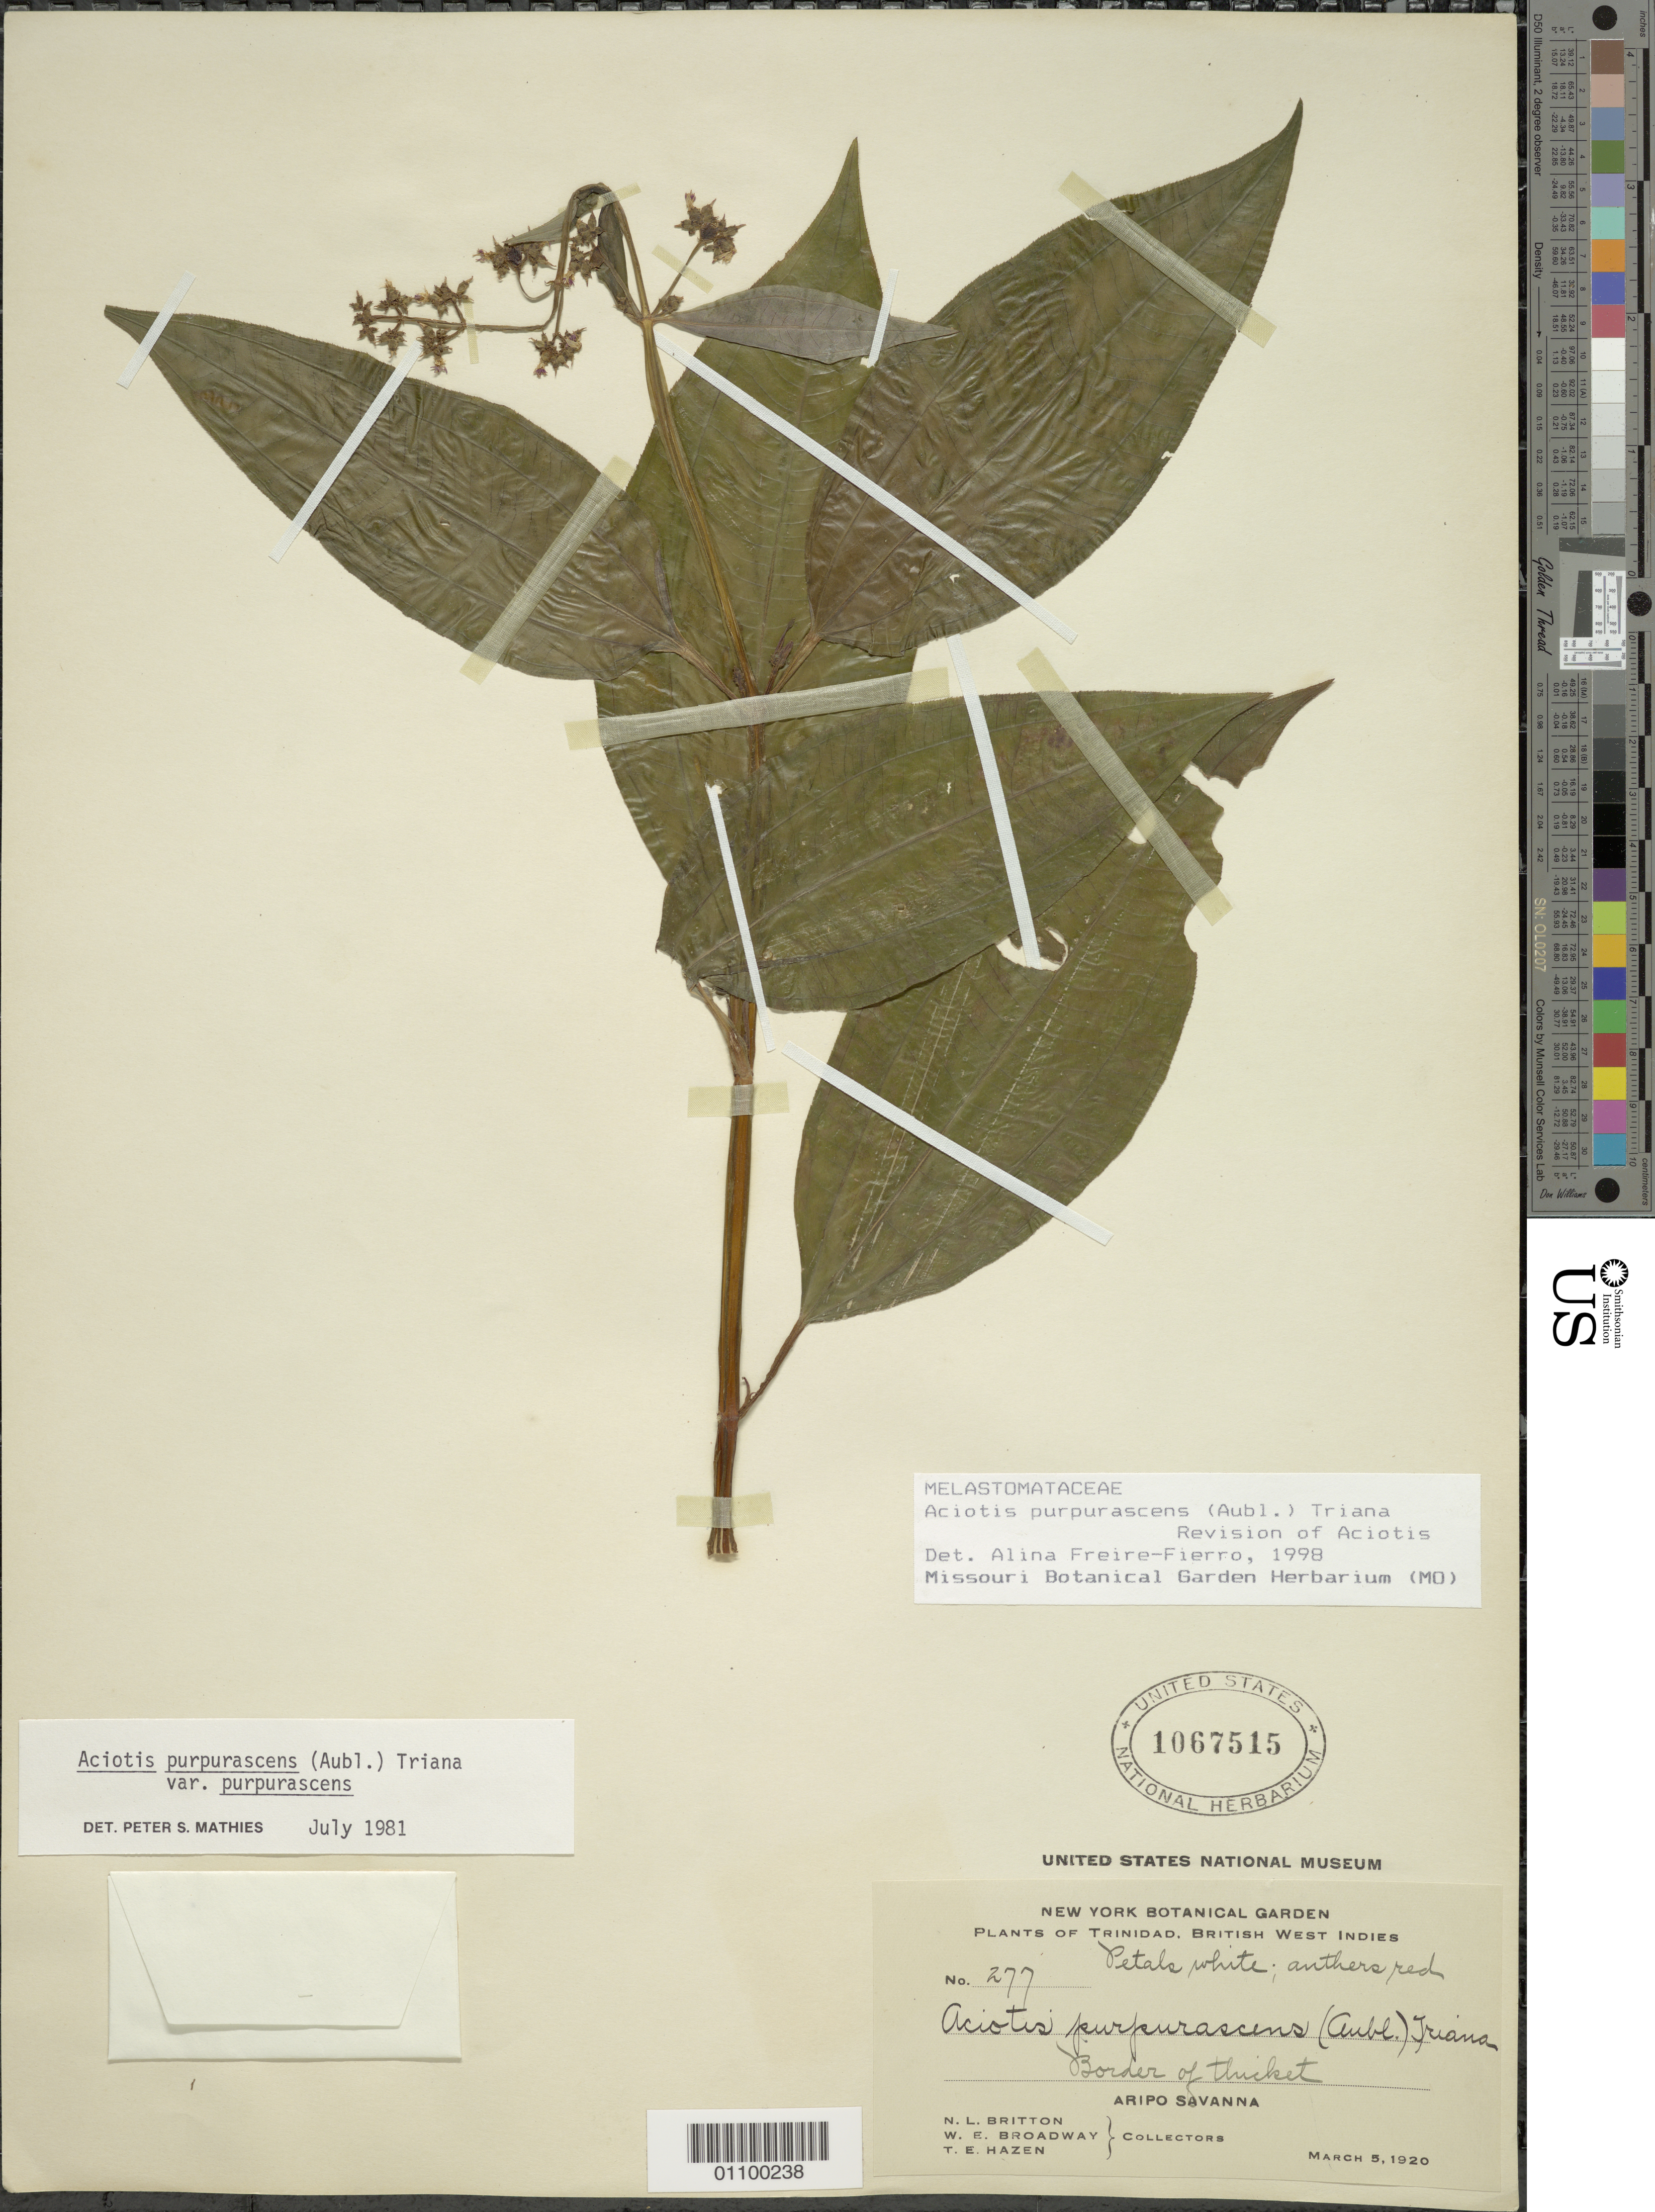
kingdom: Plantae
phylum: Tracheophyta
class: Magnoliopsida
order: Myrtales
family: Melastomataceae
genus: Aciotis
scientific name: Aciotis purpurascens var. purpurascens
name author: (Aubl.) Triana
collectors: N. Britton, W. E. Broadway & T. E. Hazen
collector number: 277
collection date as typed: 05 Mar 1920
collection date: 1920-03-05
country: Trinidad and Tobago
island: Trinidad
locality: Aripo Savanna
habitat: border of thicket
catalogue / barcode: US 1067515